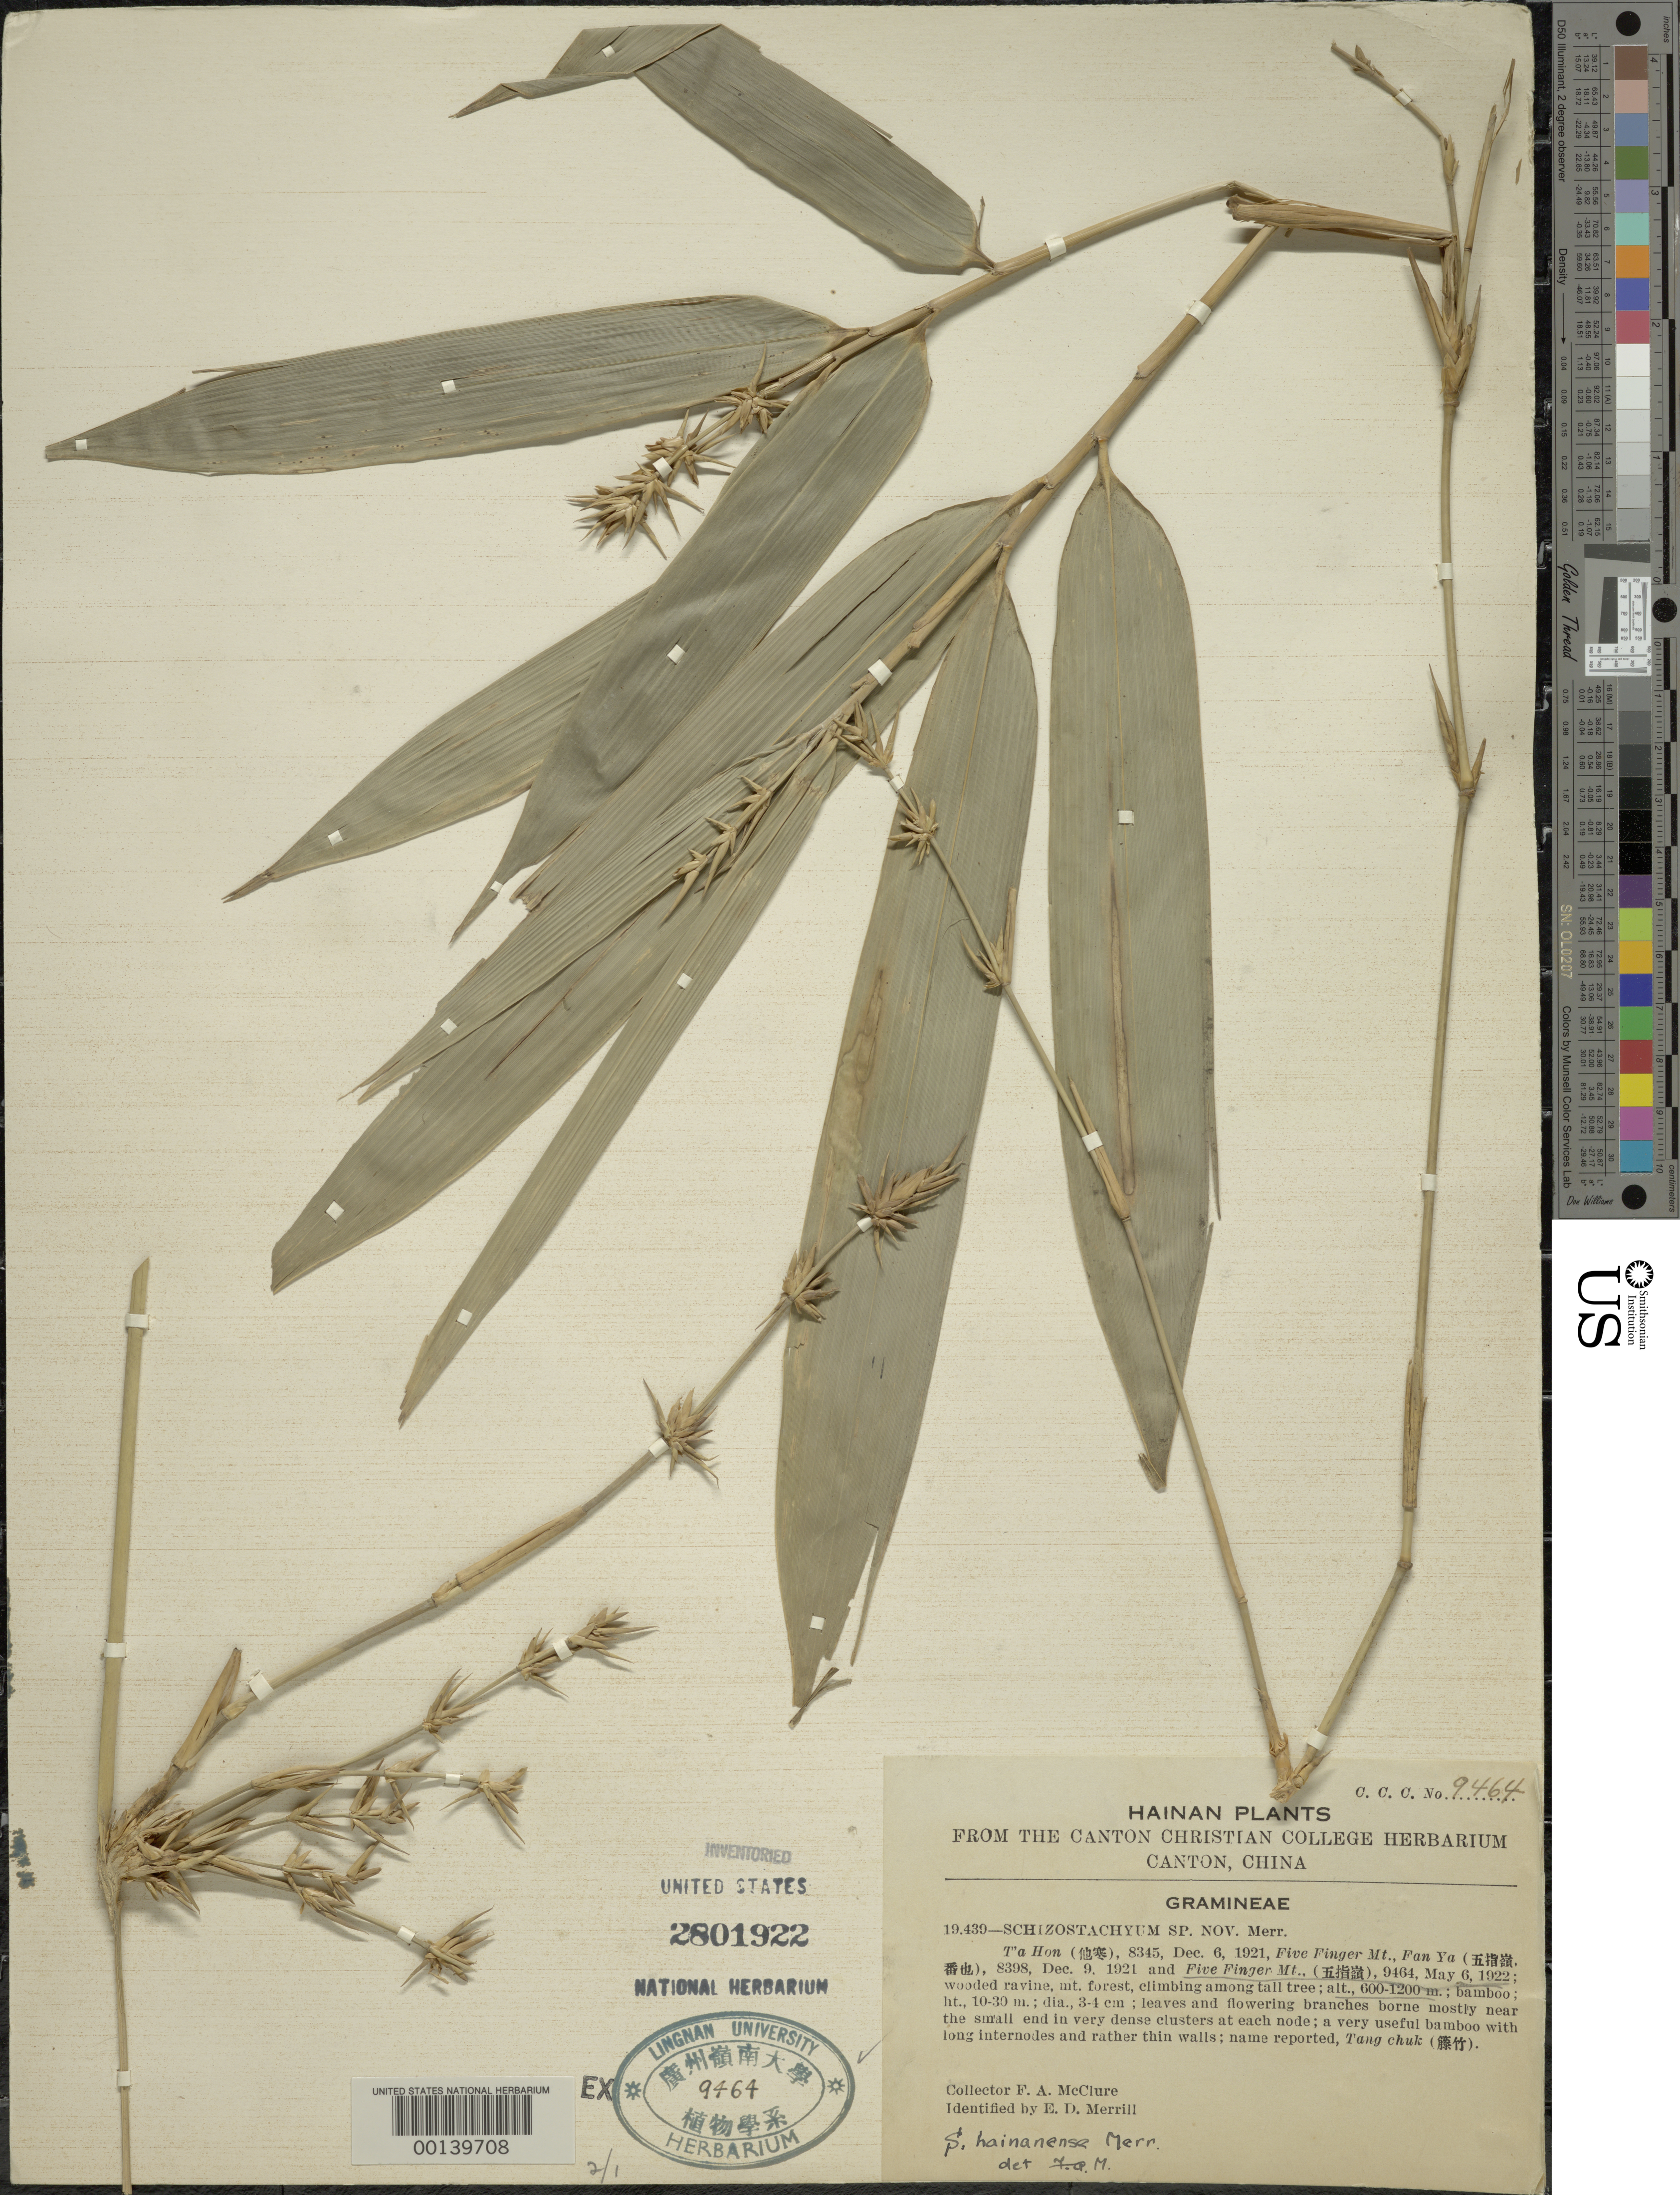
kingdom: Plantae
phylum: Tracheophyta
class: Liliopsida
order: Poales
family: Poaceae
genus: Schizostachyum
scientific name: Schizostachyum hainanense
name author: Merr. ex McClure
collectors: F. A. McClure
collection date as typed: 06 May 1922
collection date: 1922-05-06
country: China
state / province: Hainan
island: Hainan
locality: Five finger mt.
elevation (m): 600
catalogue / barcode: US 2801922